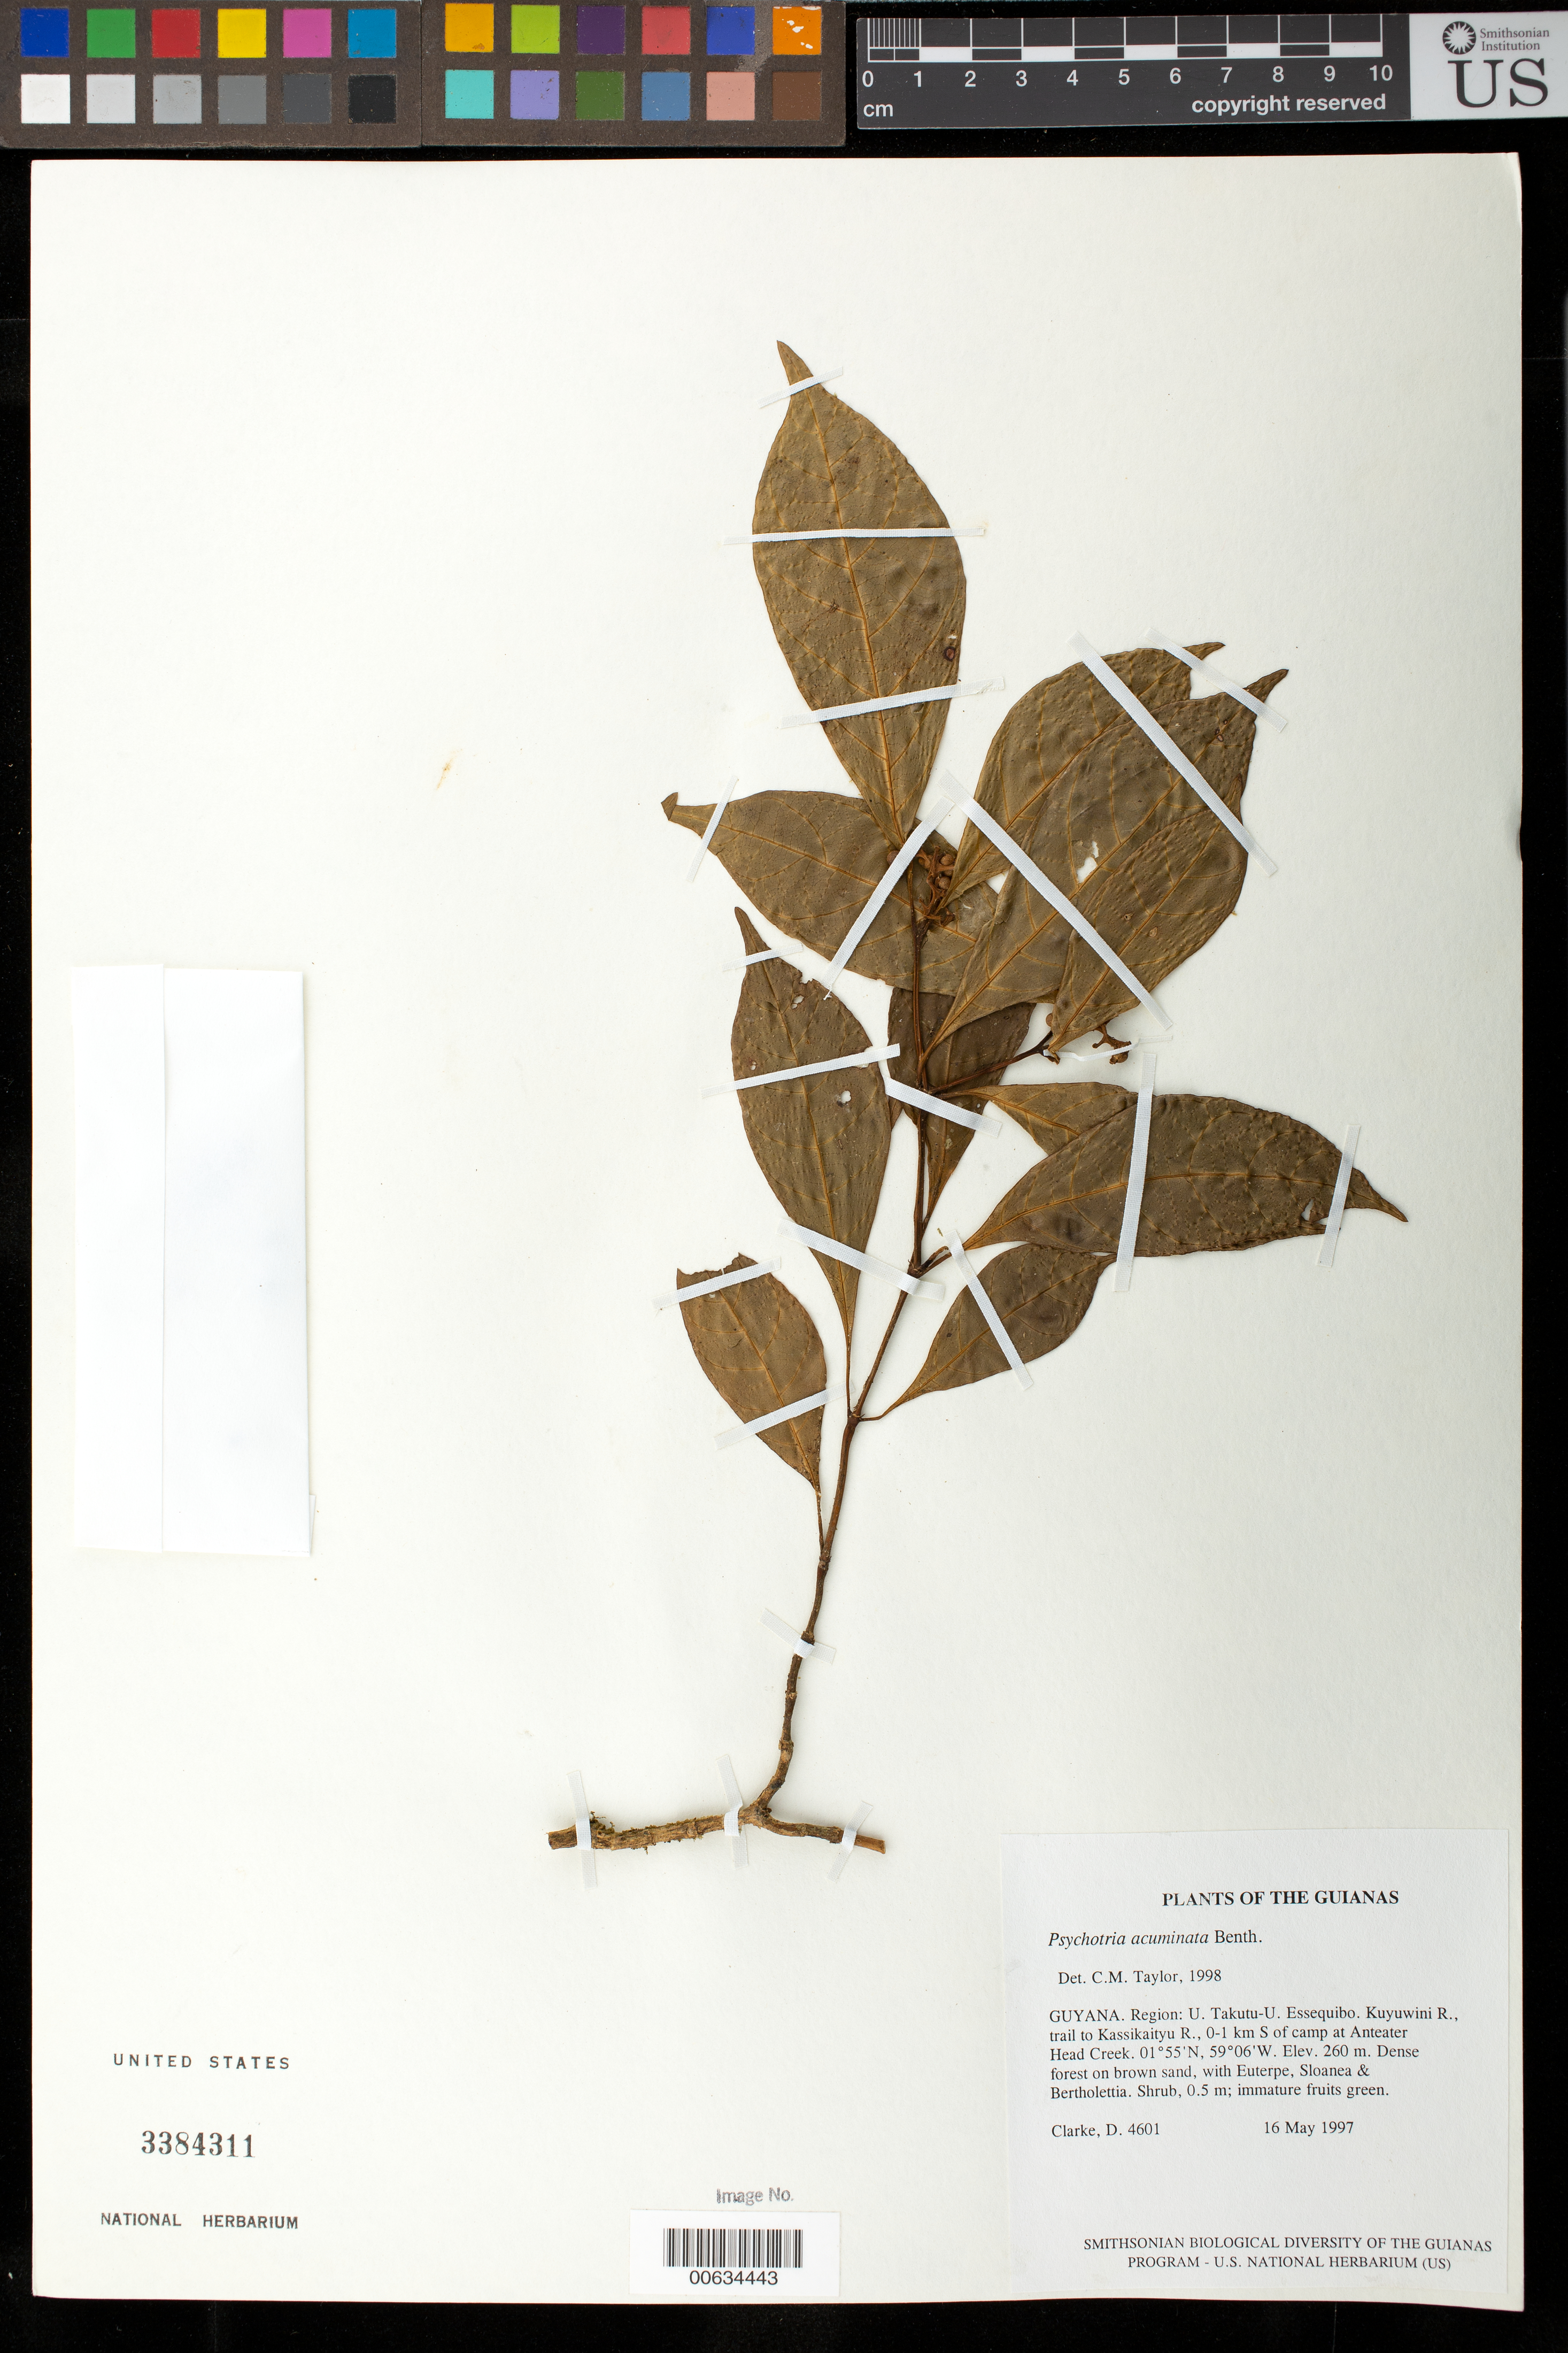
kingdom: Plantae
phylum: Tracheophyta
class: Magnoliopsida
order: Gentianales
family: Rubiaceae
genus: Palicourea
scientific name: Palicourea acuminata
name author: (Benth.) Borhidi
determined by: Kirkbride, J. H., Jr.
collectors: H. D. Clarke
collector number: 4601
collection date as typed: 16 May 1997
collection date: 1997-05-16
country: Guyana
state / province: U. Takutu-U. Essequibo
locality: Kuyuwini R., trail to Kassikaityu R., 0-1 km S of camp at Anteater Head Creek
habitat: Dense forest on brown sand, with Euterpe, Sloanea & Bertholettia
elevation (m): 260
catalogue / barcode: US 3384311